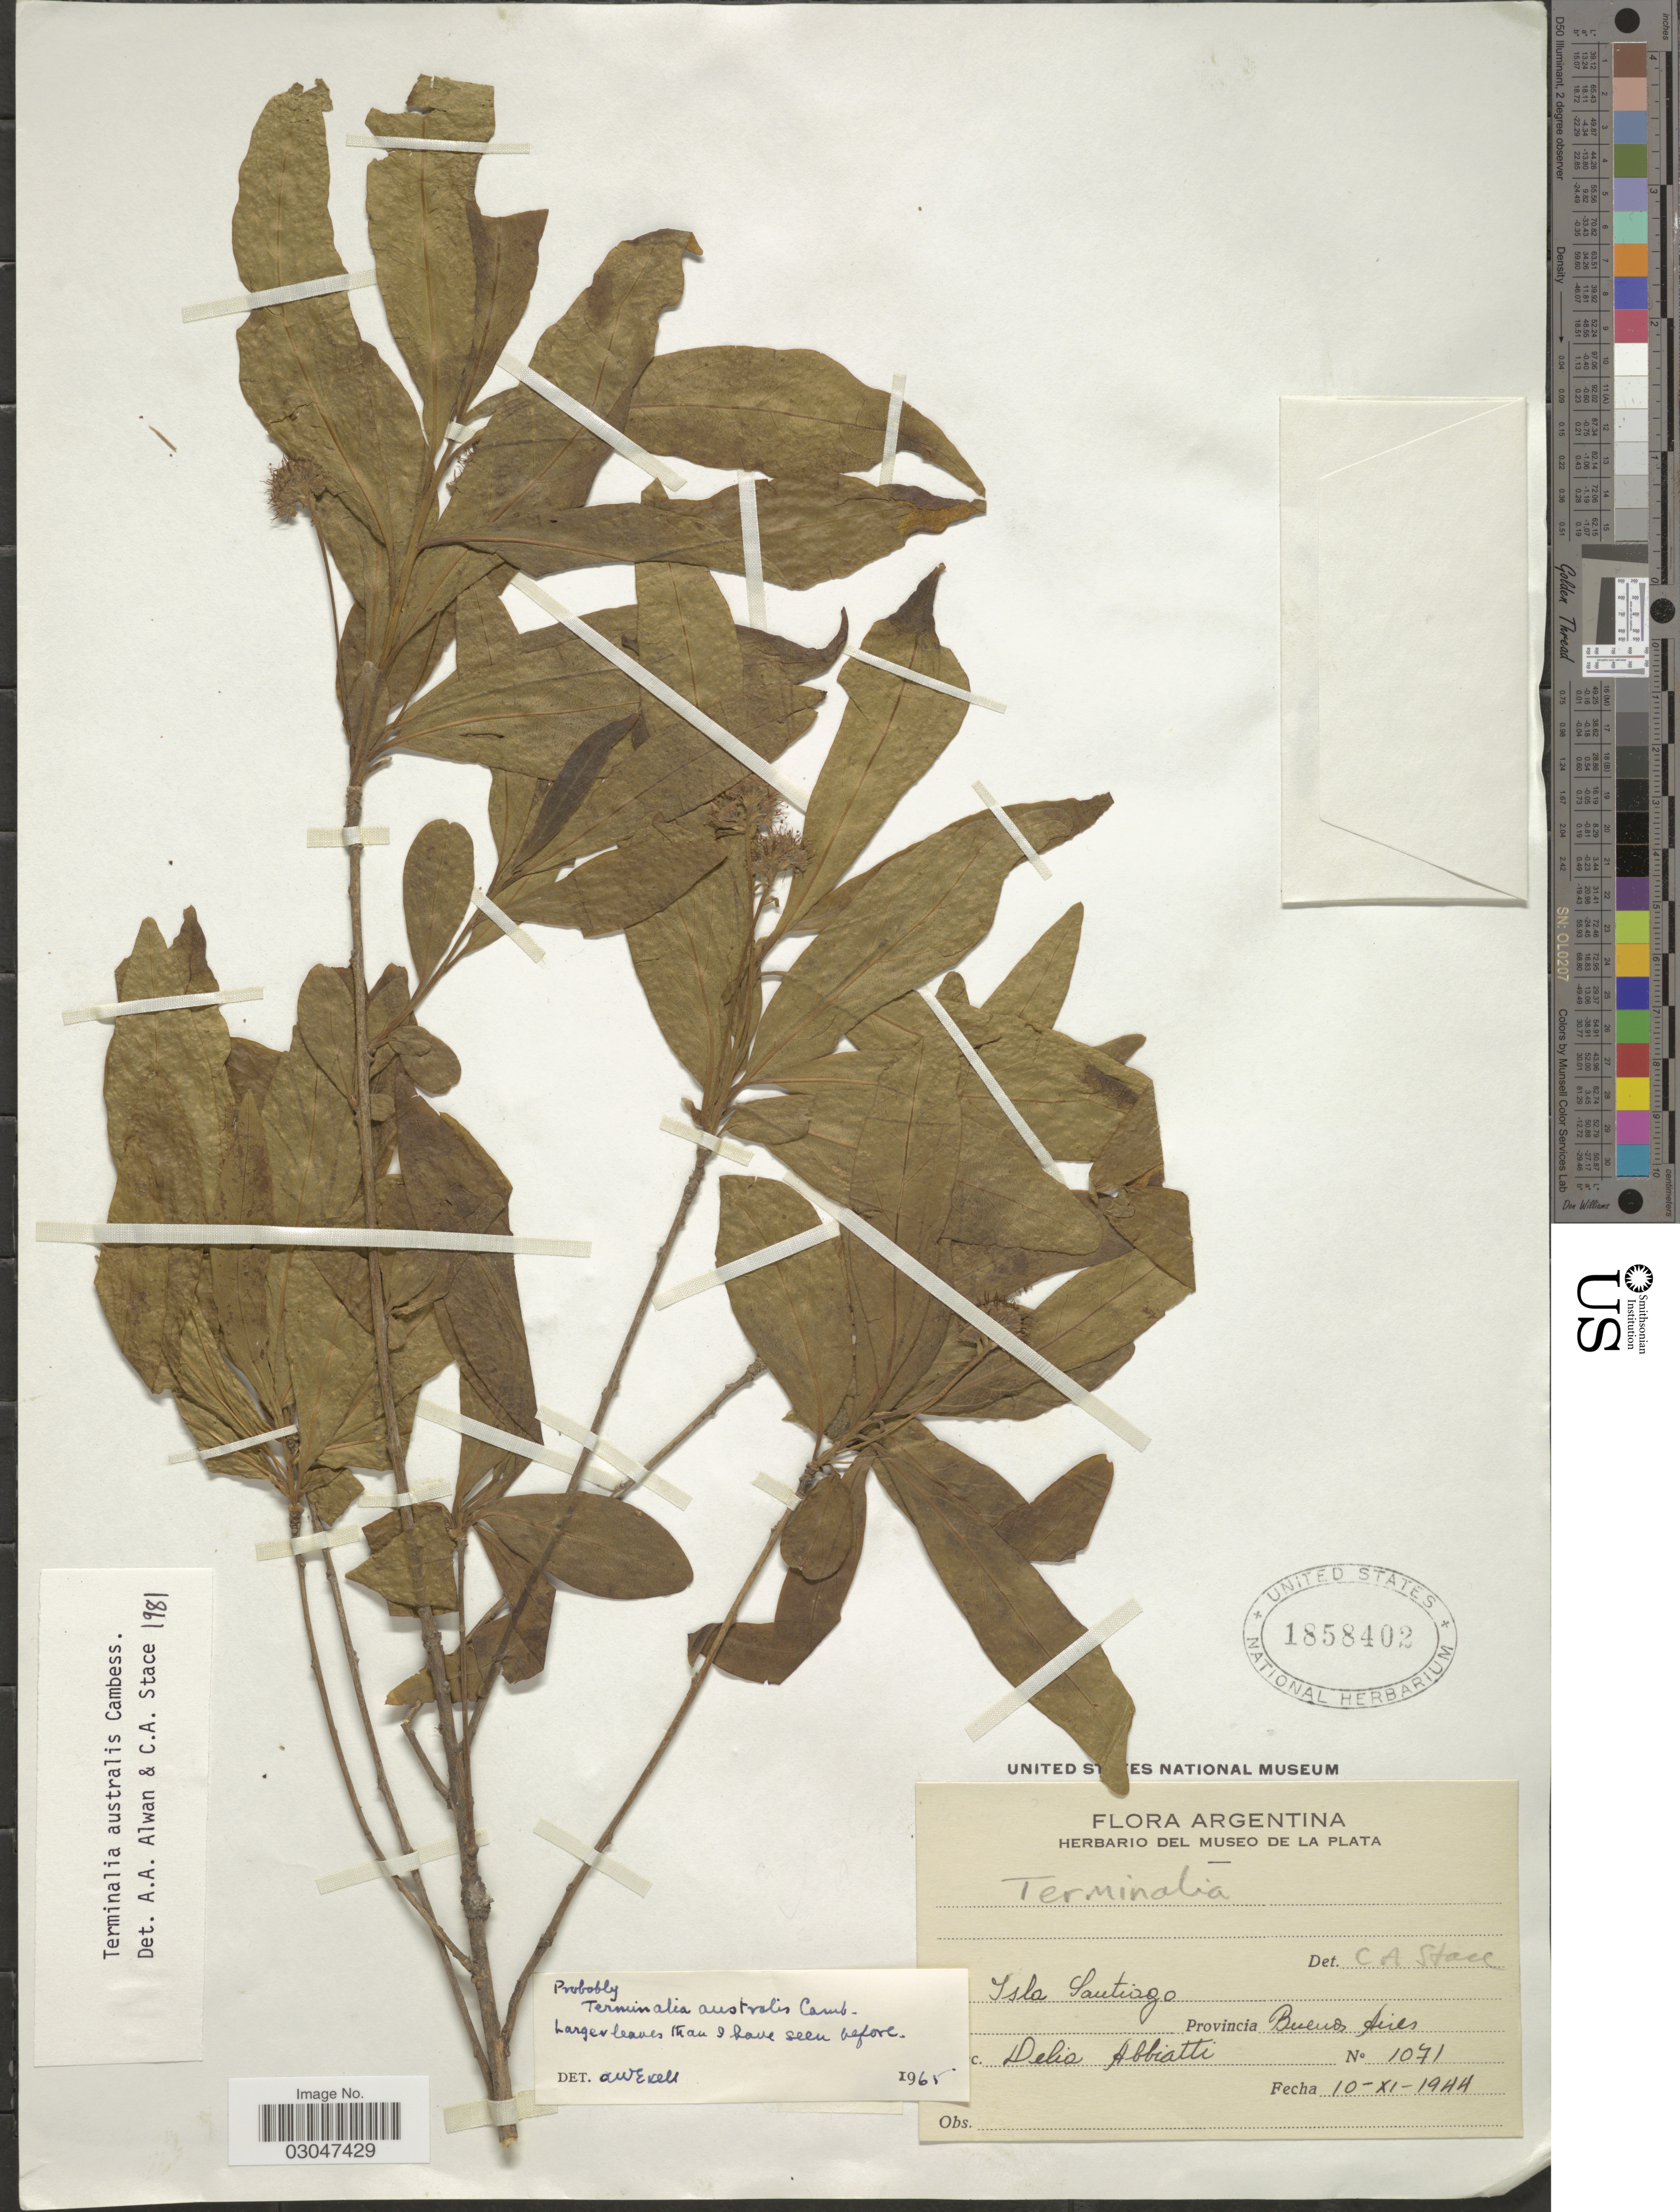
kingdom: Plantae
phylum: Tracheophyta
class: Magnoliopsida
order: Myrtales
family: Combretaceae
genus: Terminalia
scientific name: Terminalia australis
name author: Cambess.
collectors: D. Abbiatti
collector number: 1074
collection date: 1944-11-10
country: Argentina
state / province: Buenos Aires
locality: Isla Santiago.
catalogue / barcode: US 1858402